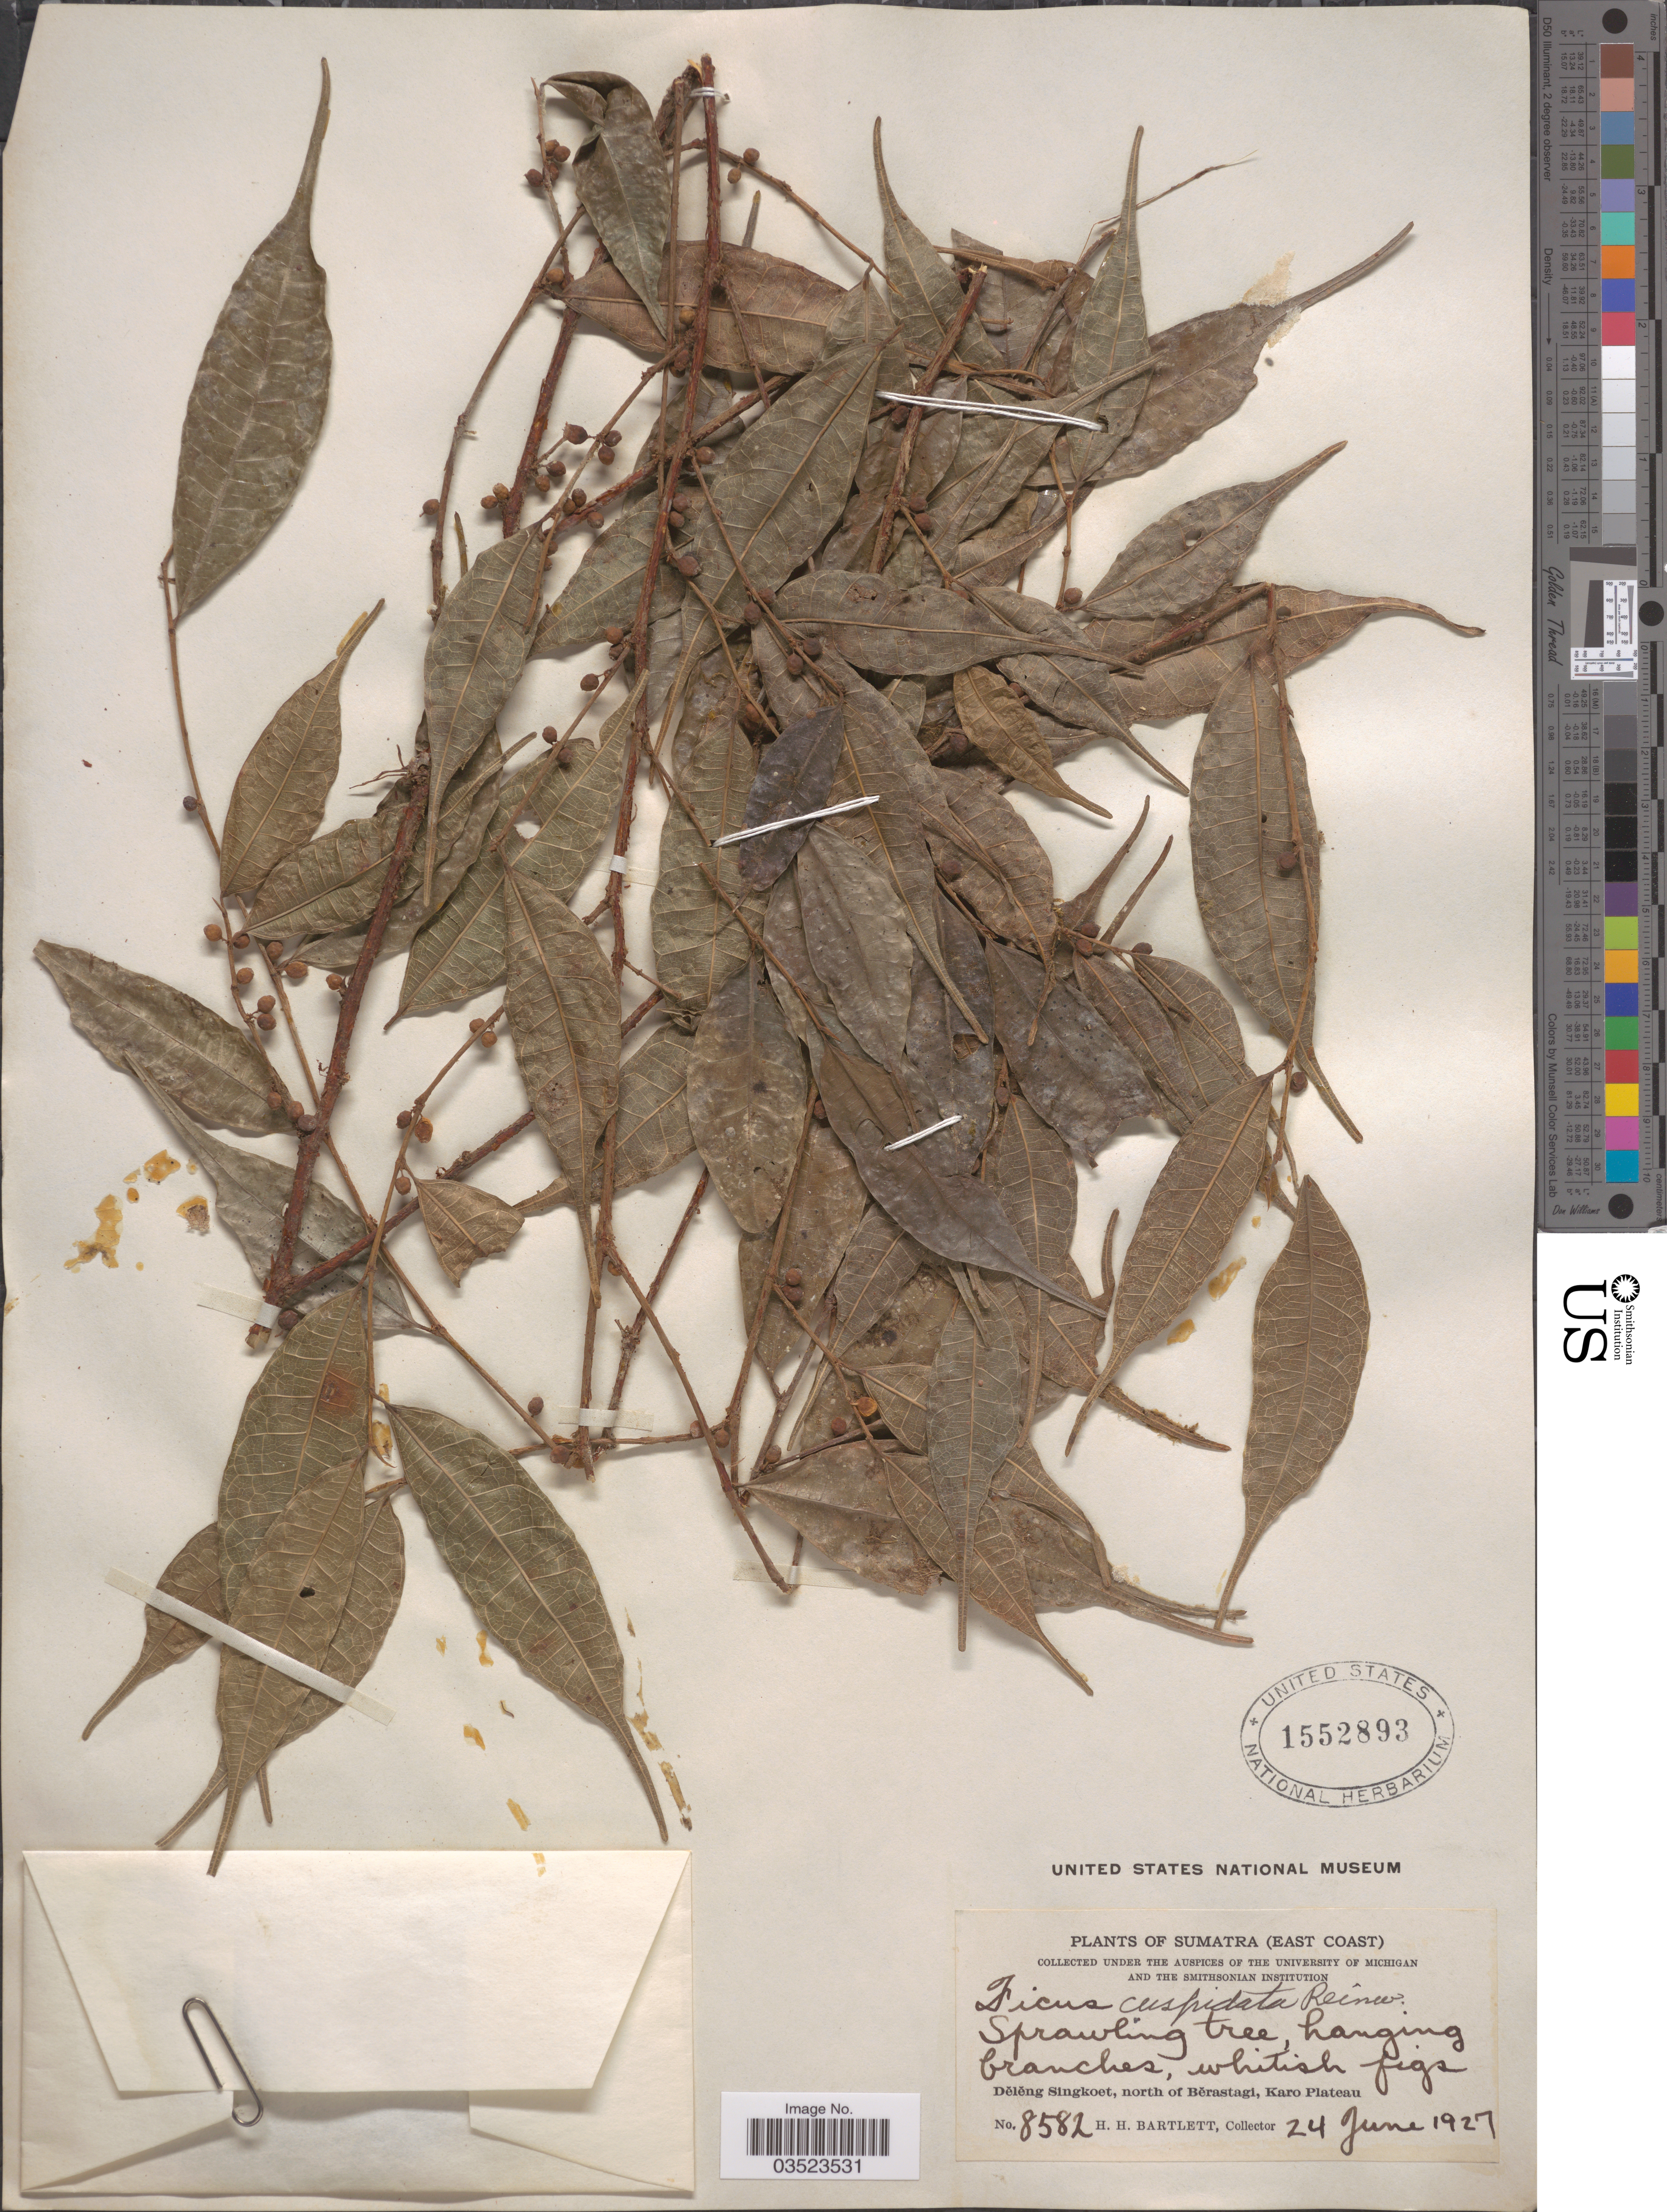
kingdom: Plantae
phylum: Tracheophyta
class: Magnoliopsida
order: Rosales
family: Moraceae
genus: Ficus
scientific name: Ficus cuspidata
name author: Reinw. ex Blume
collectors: H. H. Bartlett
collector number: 8582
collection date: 1927-06-24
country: Indonesia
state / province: Sumatra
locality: Sumatra (East Coast). Dĕlĕng Singkoet, north of Bĕrastagi, Karo Plateau.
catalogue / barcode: US 1552893